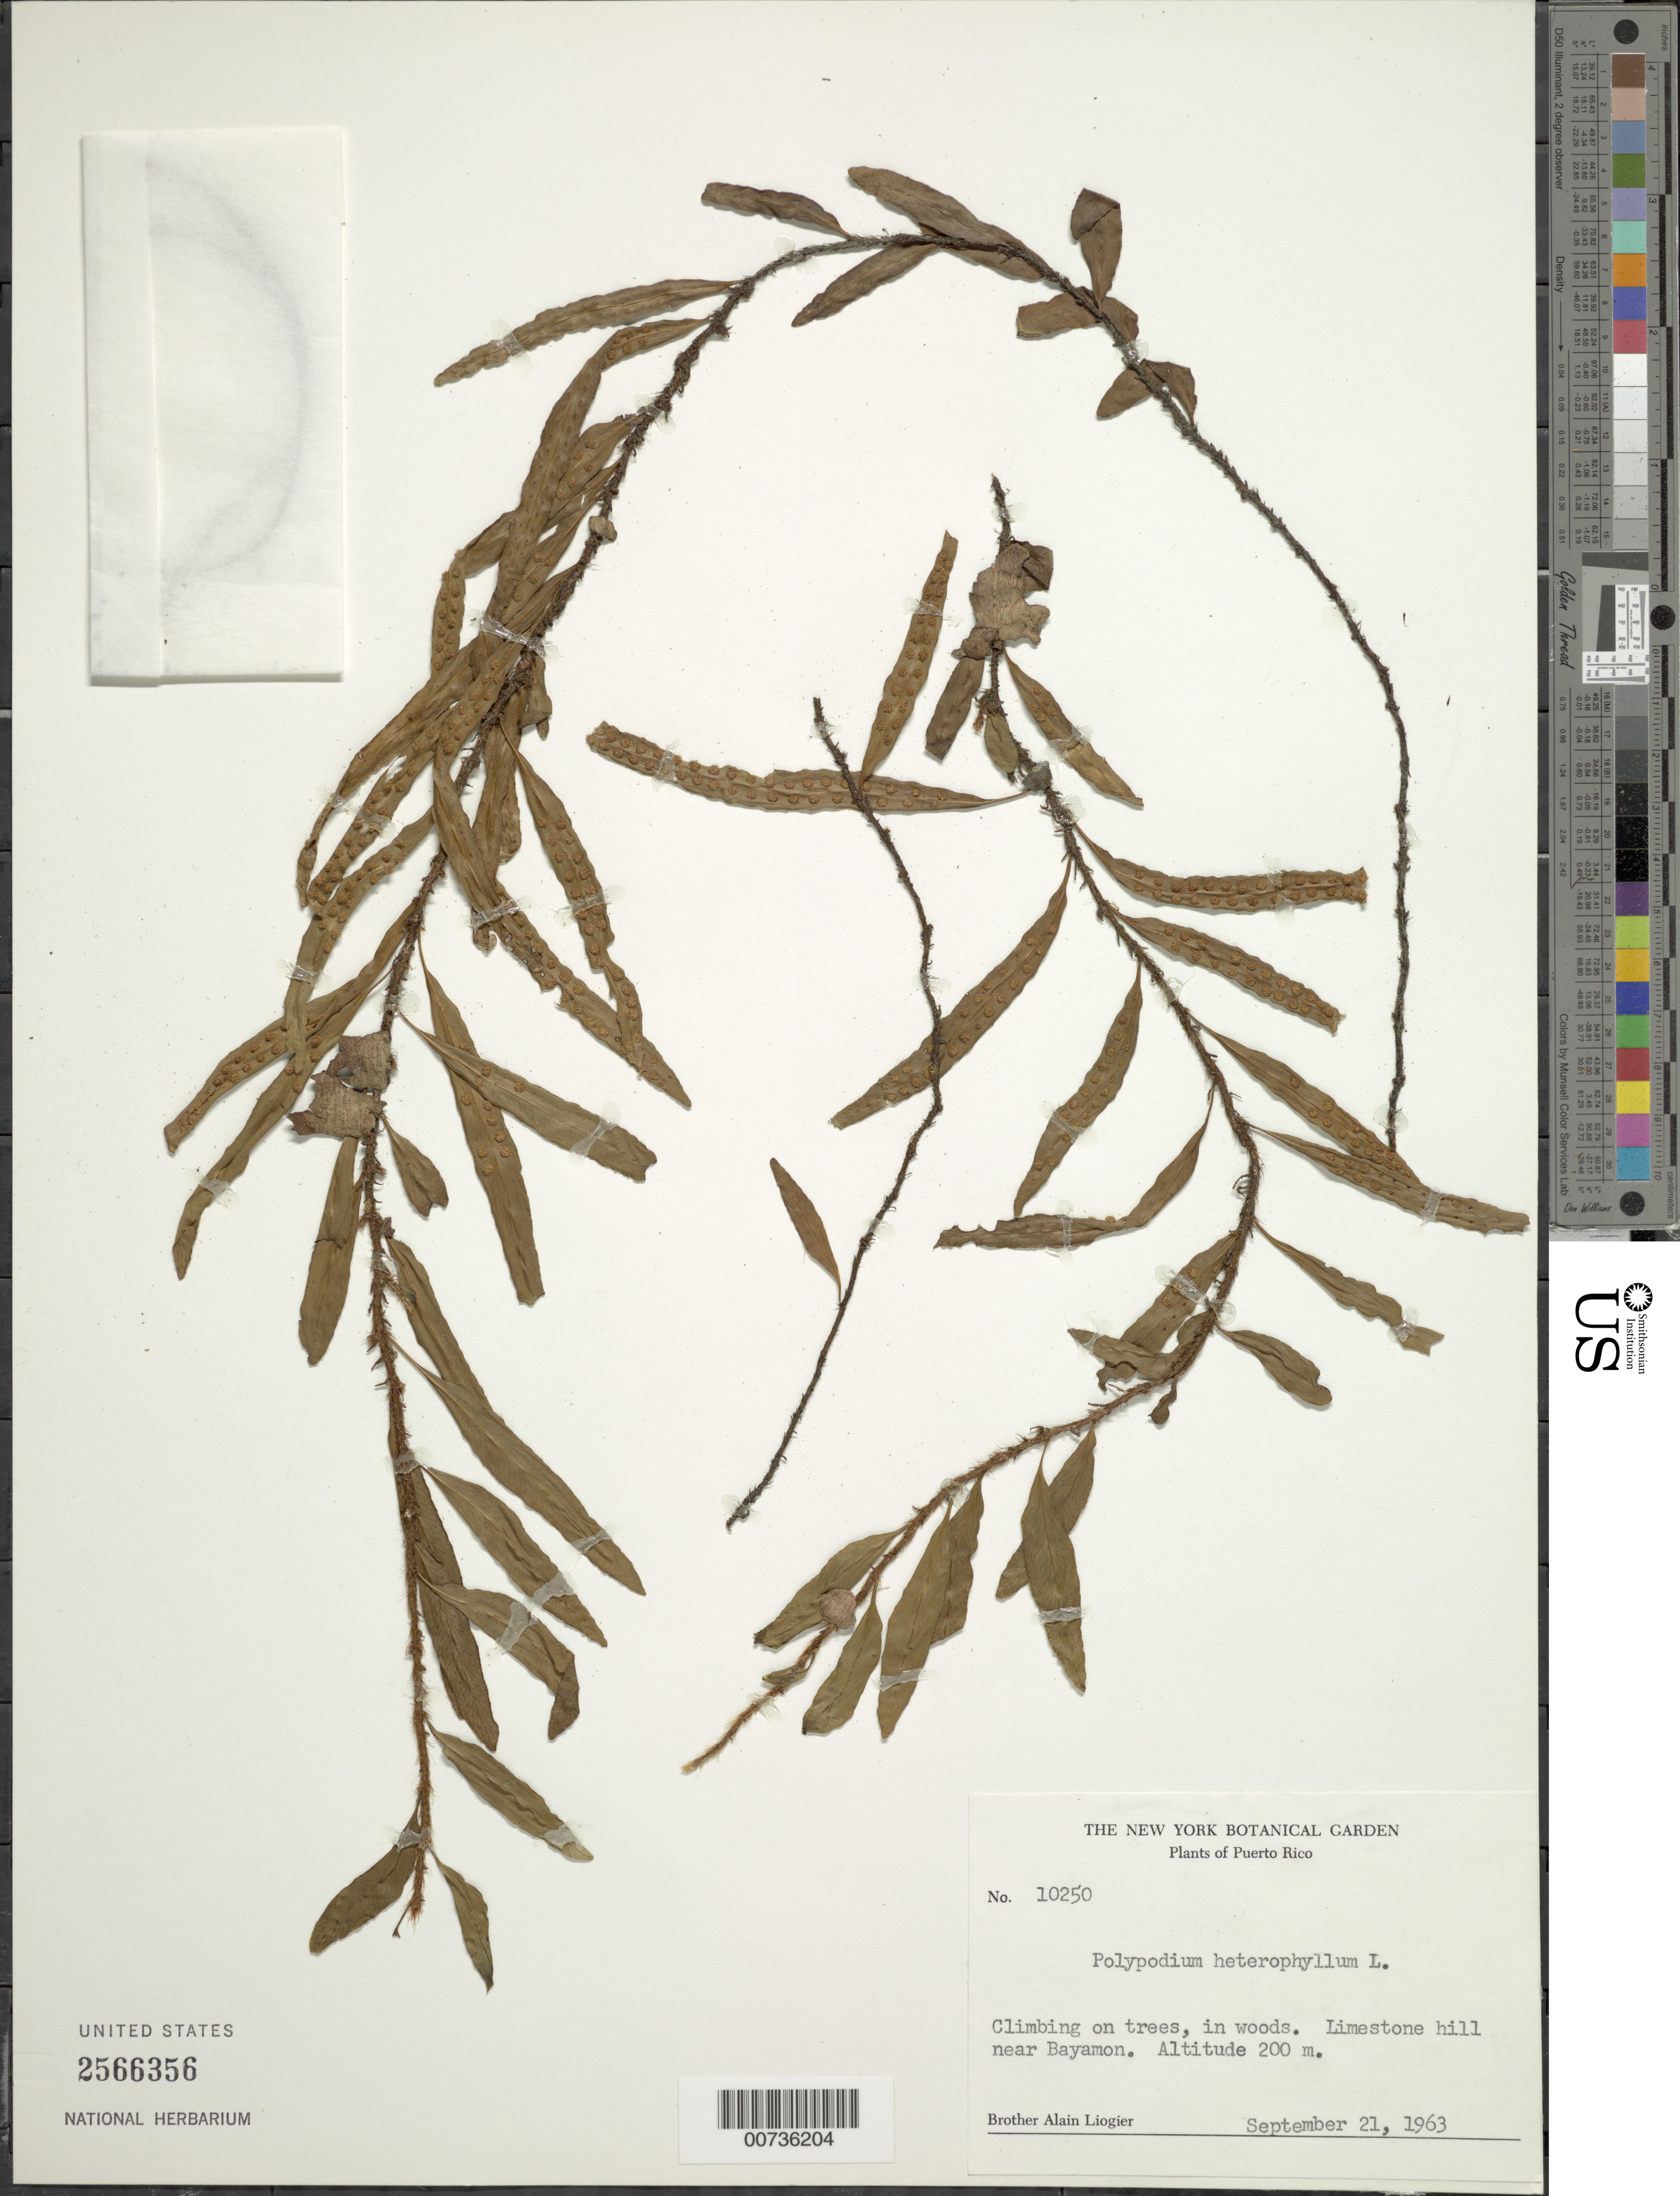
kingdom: Plantae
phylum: Tracheophyta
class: Polypodiopsida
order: Polypodiales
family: Polypodiaceae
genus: Microgramma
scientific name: Microgramma heterophylla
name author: (L.) Wherry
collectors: A. H. Liogier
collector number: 10250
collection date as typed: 21 Sep 1963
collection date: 1963-09-21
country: Puerto Rico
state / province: Bayamón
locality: Limestone hill near Bayamón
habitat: Climbing on trees, in woods.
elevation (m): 200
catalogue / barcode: US 2566356